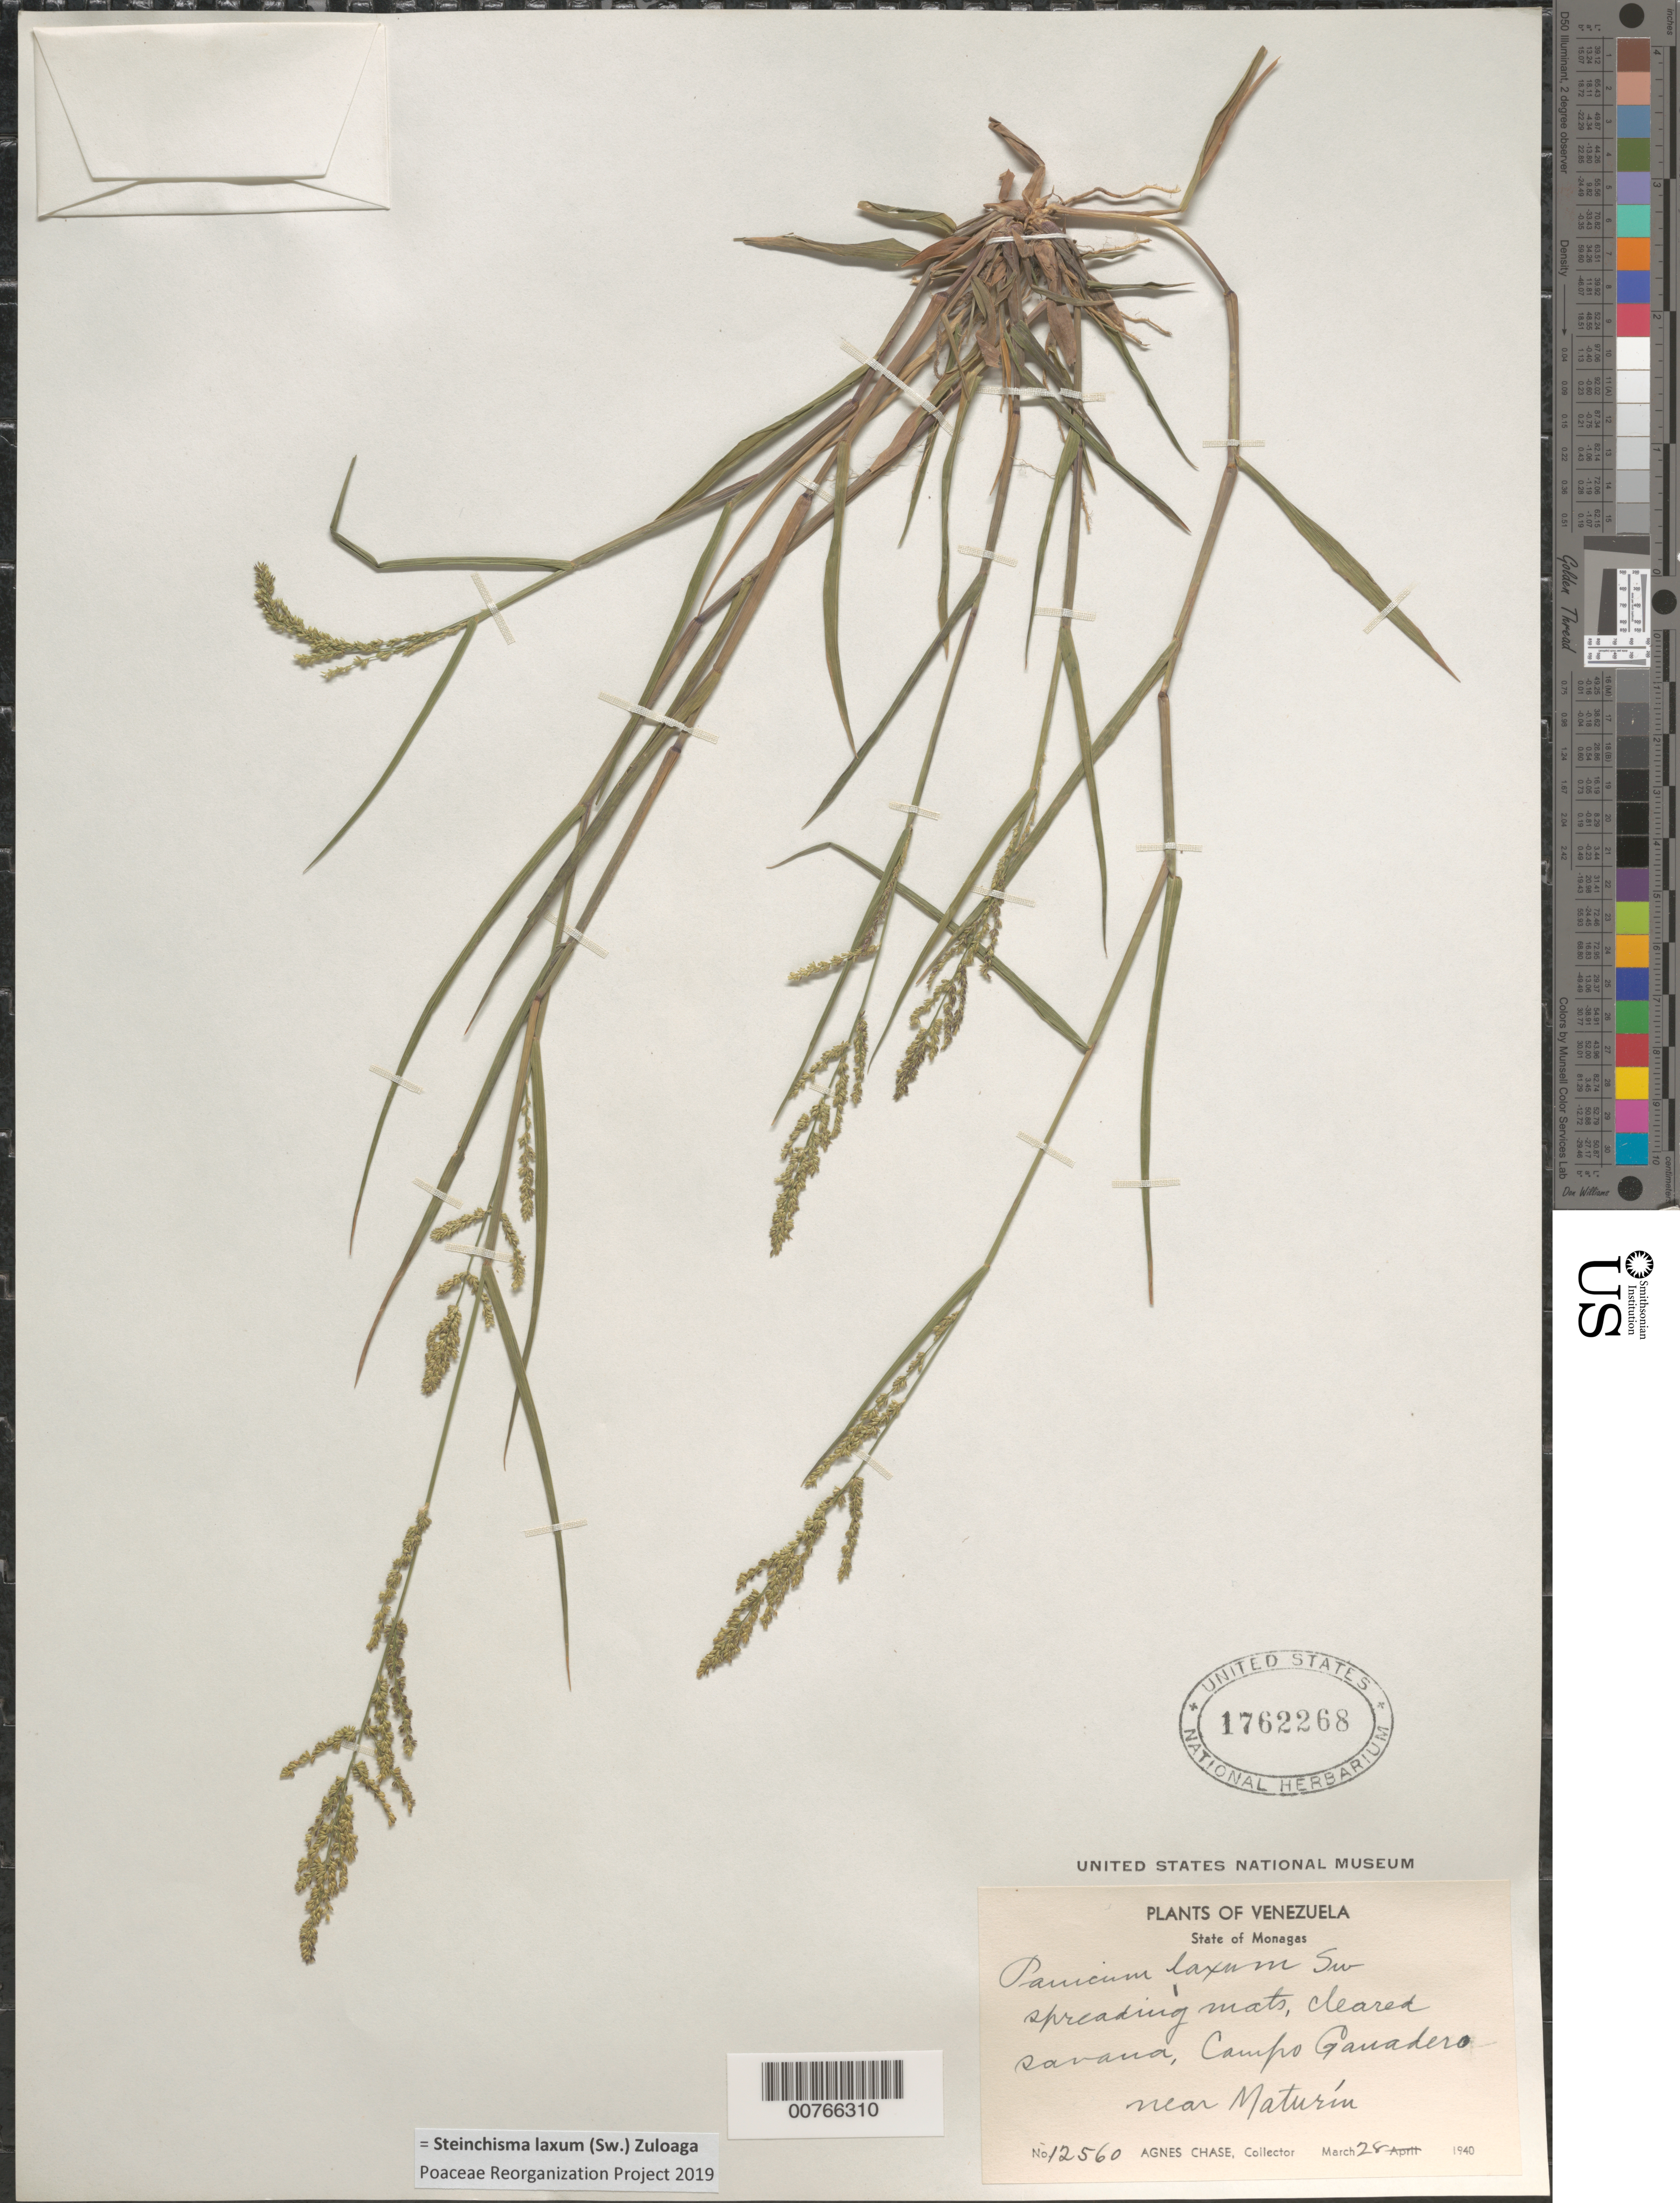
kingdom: Plantae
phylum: Tracheophyta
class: Liliopsida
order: Poales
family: Poaceae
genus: Panicum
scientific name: Panicum laxum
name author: Sw.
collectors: A. Chase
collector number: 12560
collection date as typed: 28 Mar 1940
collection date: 1940-03-28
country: Venezuela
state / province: Monagas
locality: Campo Gauadero, near Maturín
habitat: spreading mats, cleared savana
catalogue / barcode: US 1762268